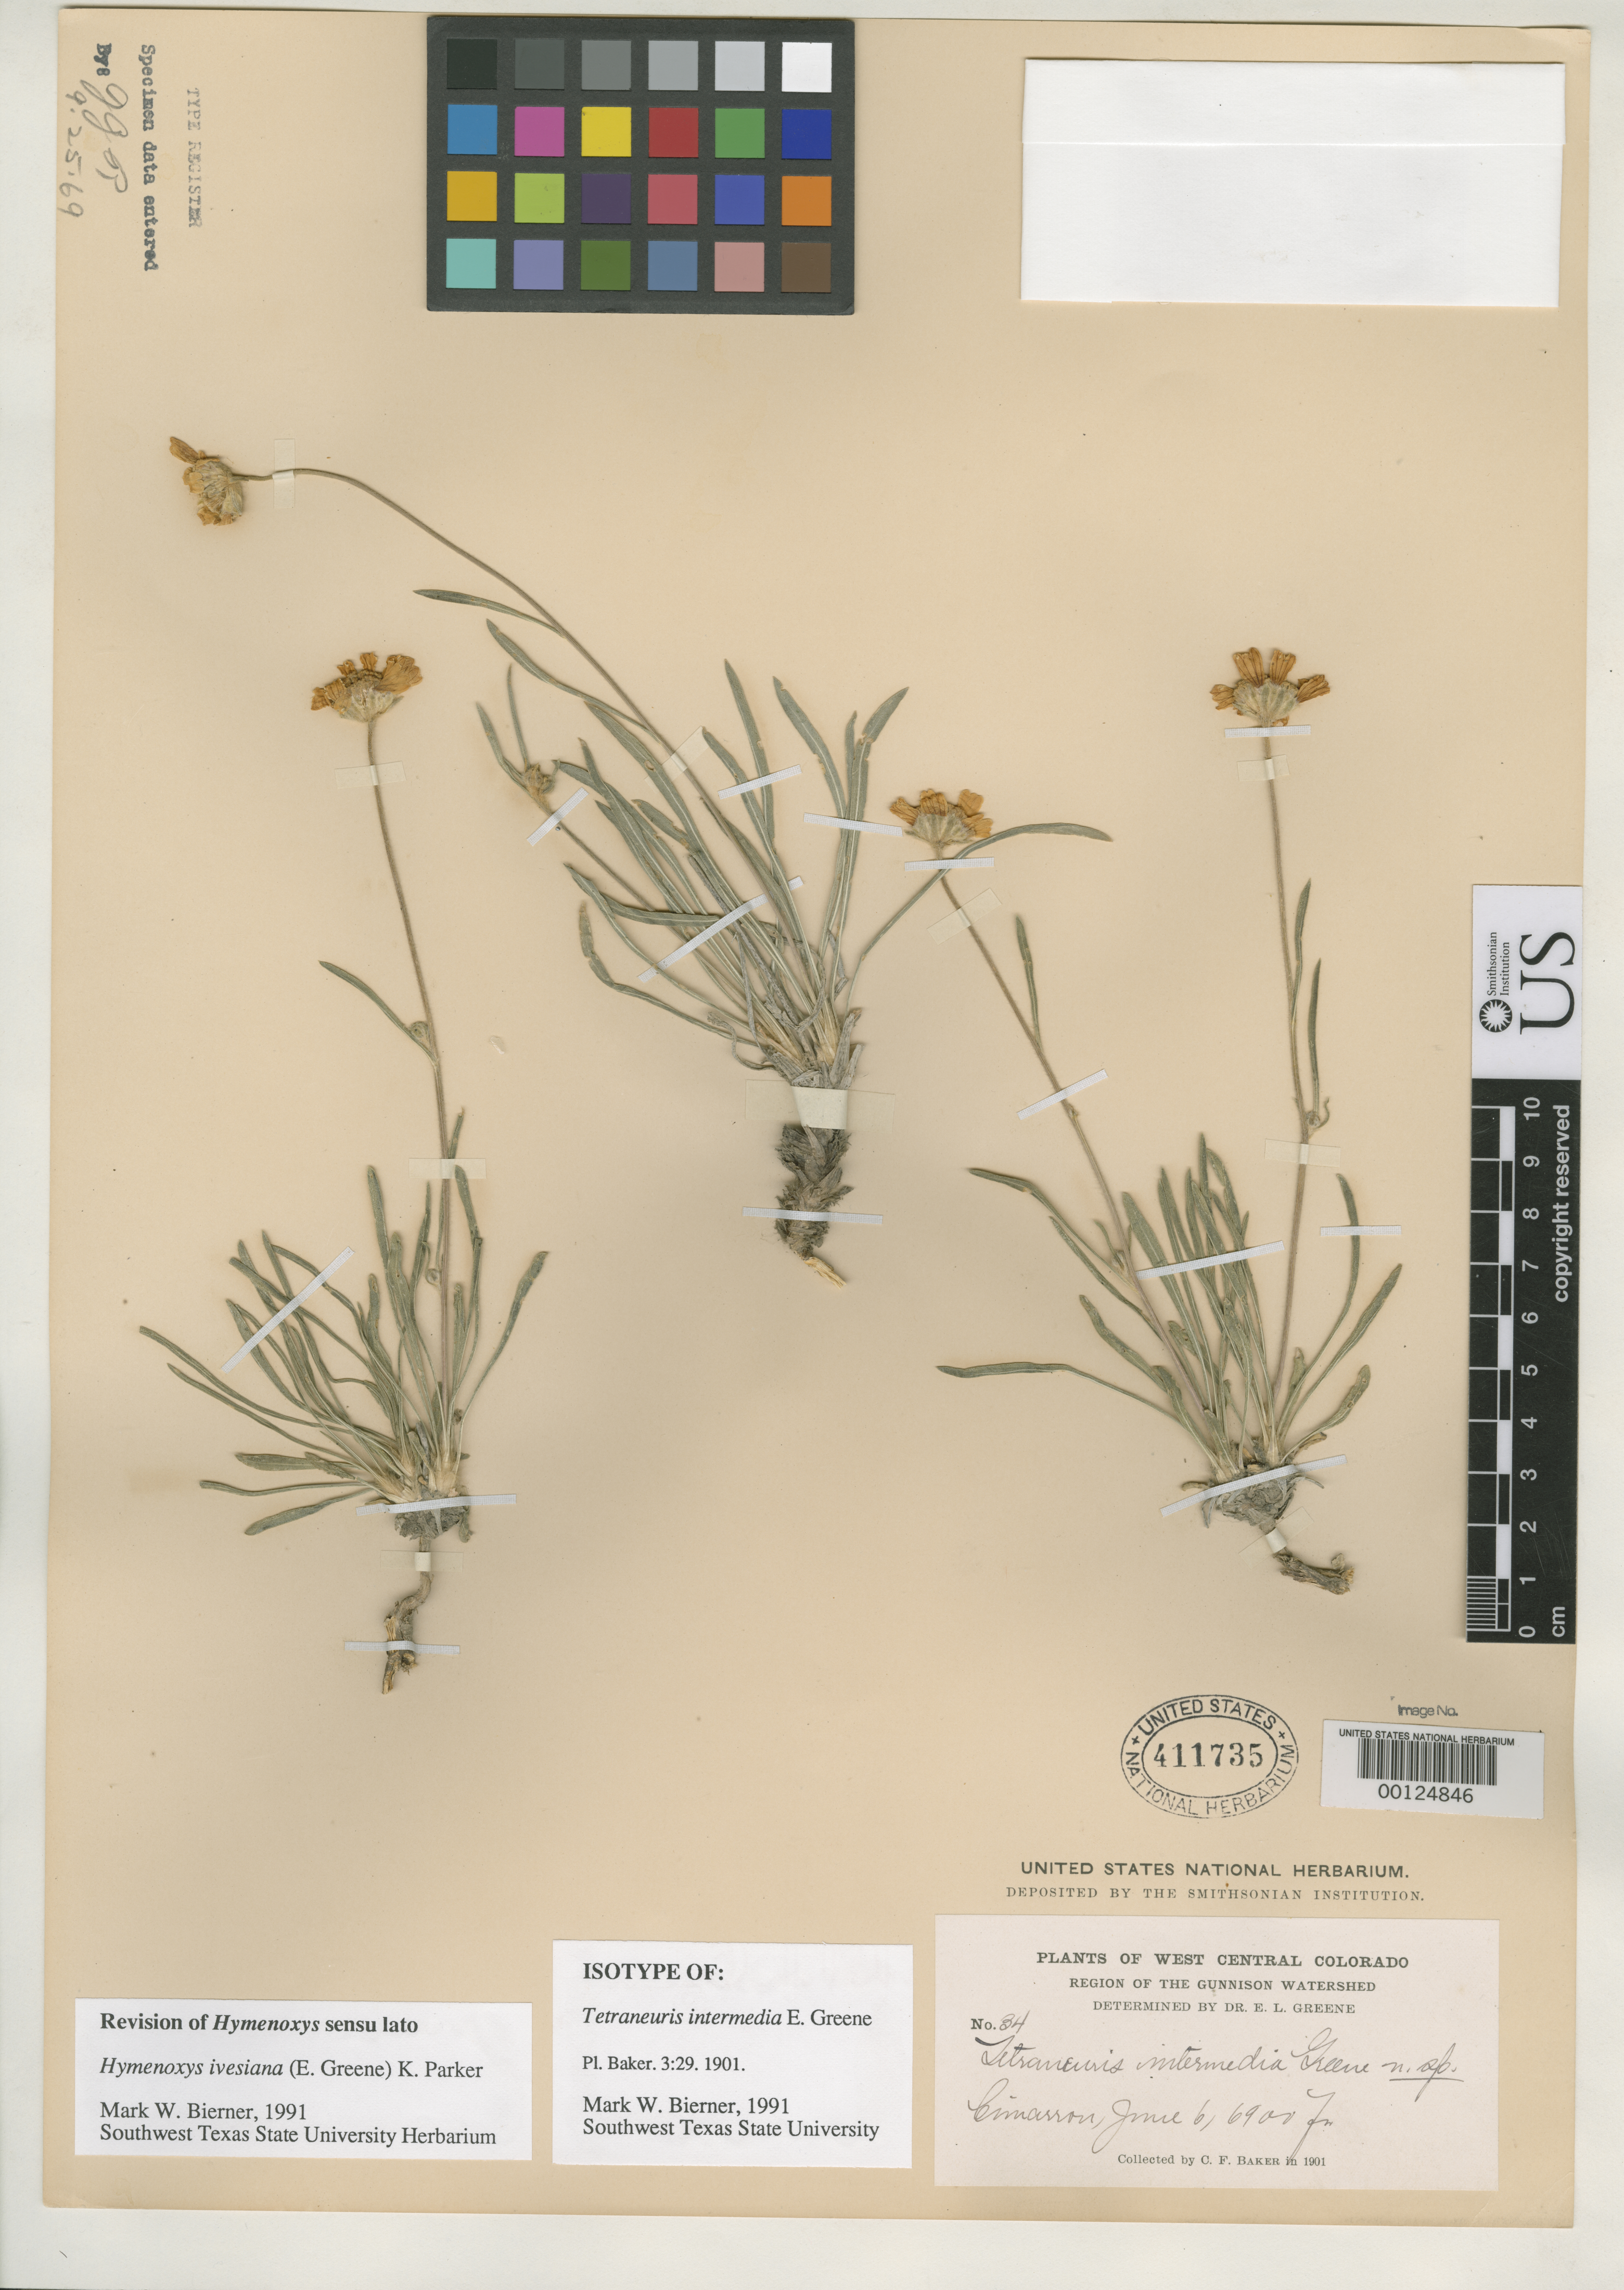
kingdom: Plantae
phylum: Tracheophyta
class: Magnoliopsida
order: Asterales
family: Asteraceae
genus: Tetraneuris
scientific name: Tetraneuris intermedia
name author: Greene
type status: Isotype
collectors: C. F. Baker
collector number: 34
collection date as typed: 06 Jun 1901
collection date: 1901-06-06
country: United States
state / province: Colorado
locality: Cimarron.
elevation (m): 2103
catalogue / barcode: US 411735